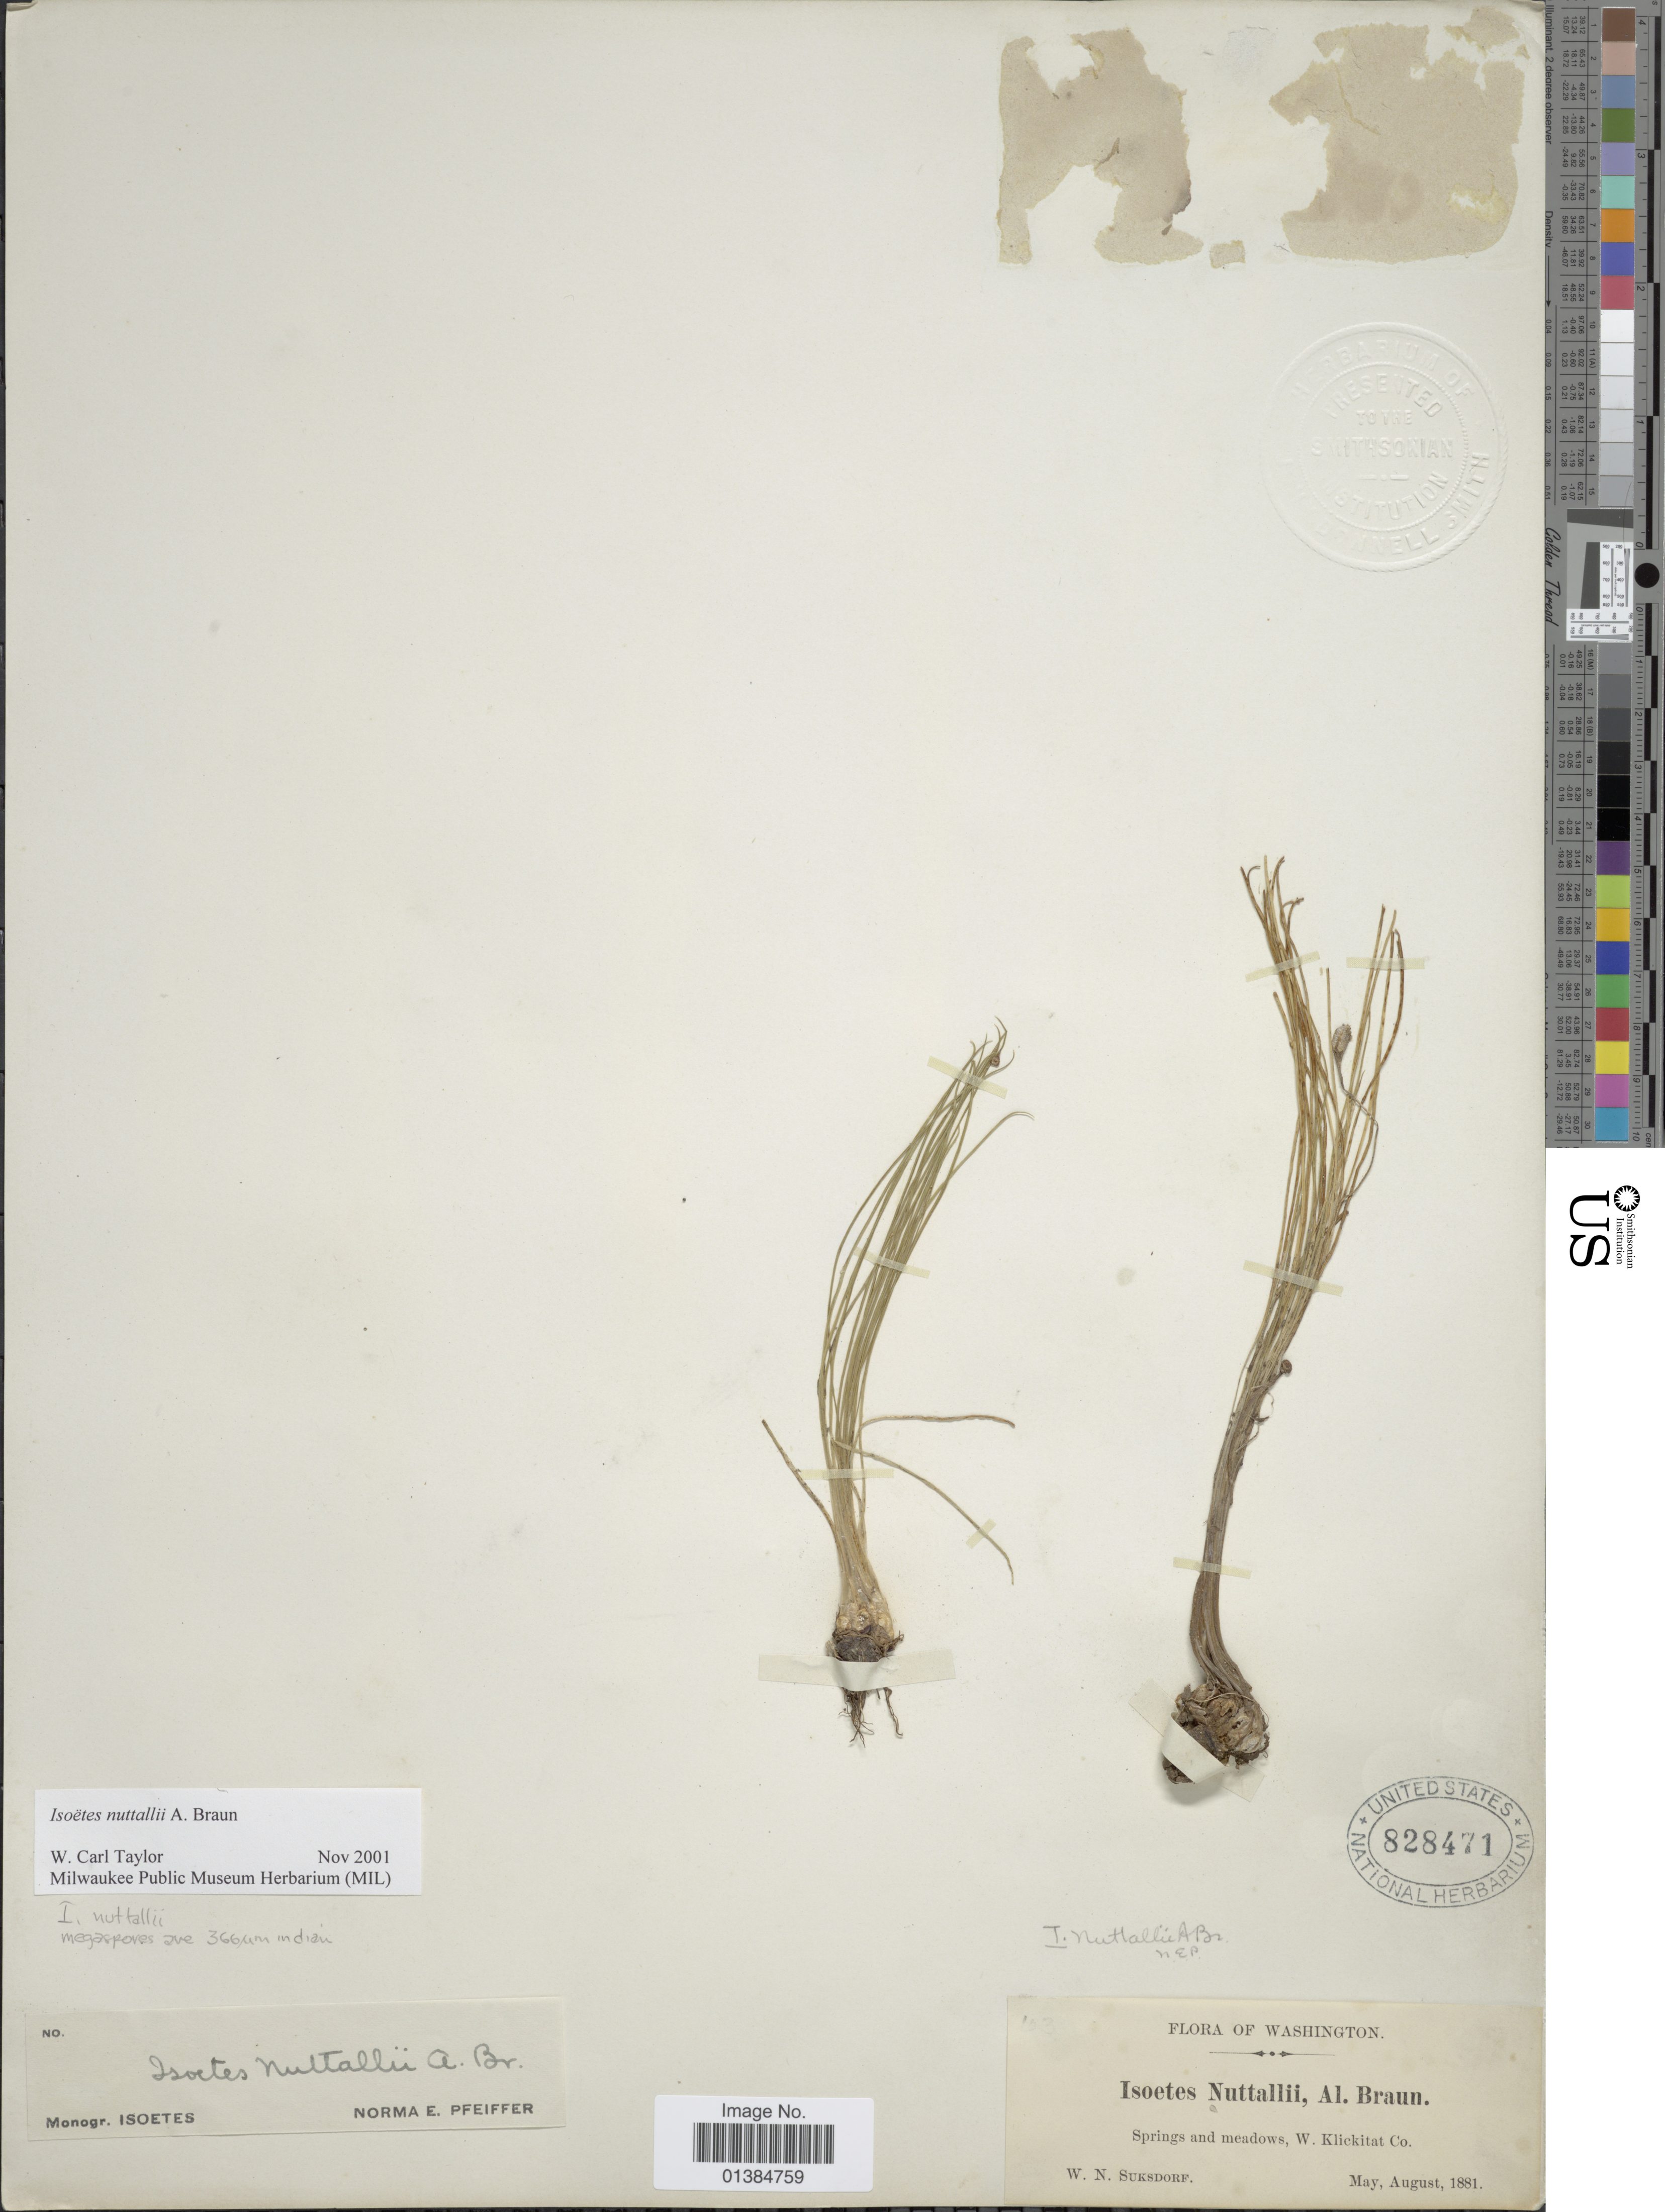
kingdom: Plantae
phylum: Tracheophyta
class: Lycopodiopsida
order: Isoetales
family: Isoetaceae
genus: Isoetes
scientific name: Isoetes nuttallii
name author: A. Braun ex Engelm.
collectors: W. N. Suksdorf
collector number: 102*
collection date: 1881-05/1881-08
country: United States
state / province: Washington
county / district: Klickitat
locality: Springs and meadows, W. Klickitat Co.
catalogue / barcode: US 828471